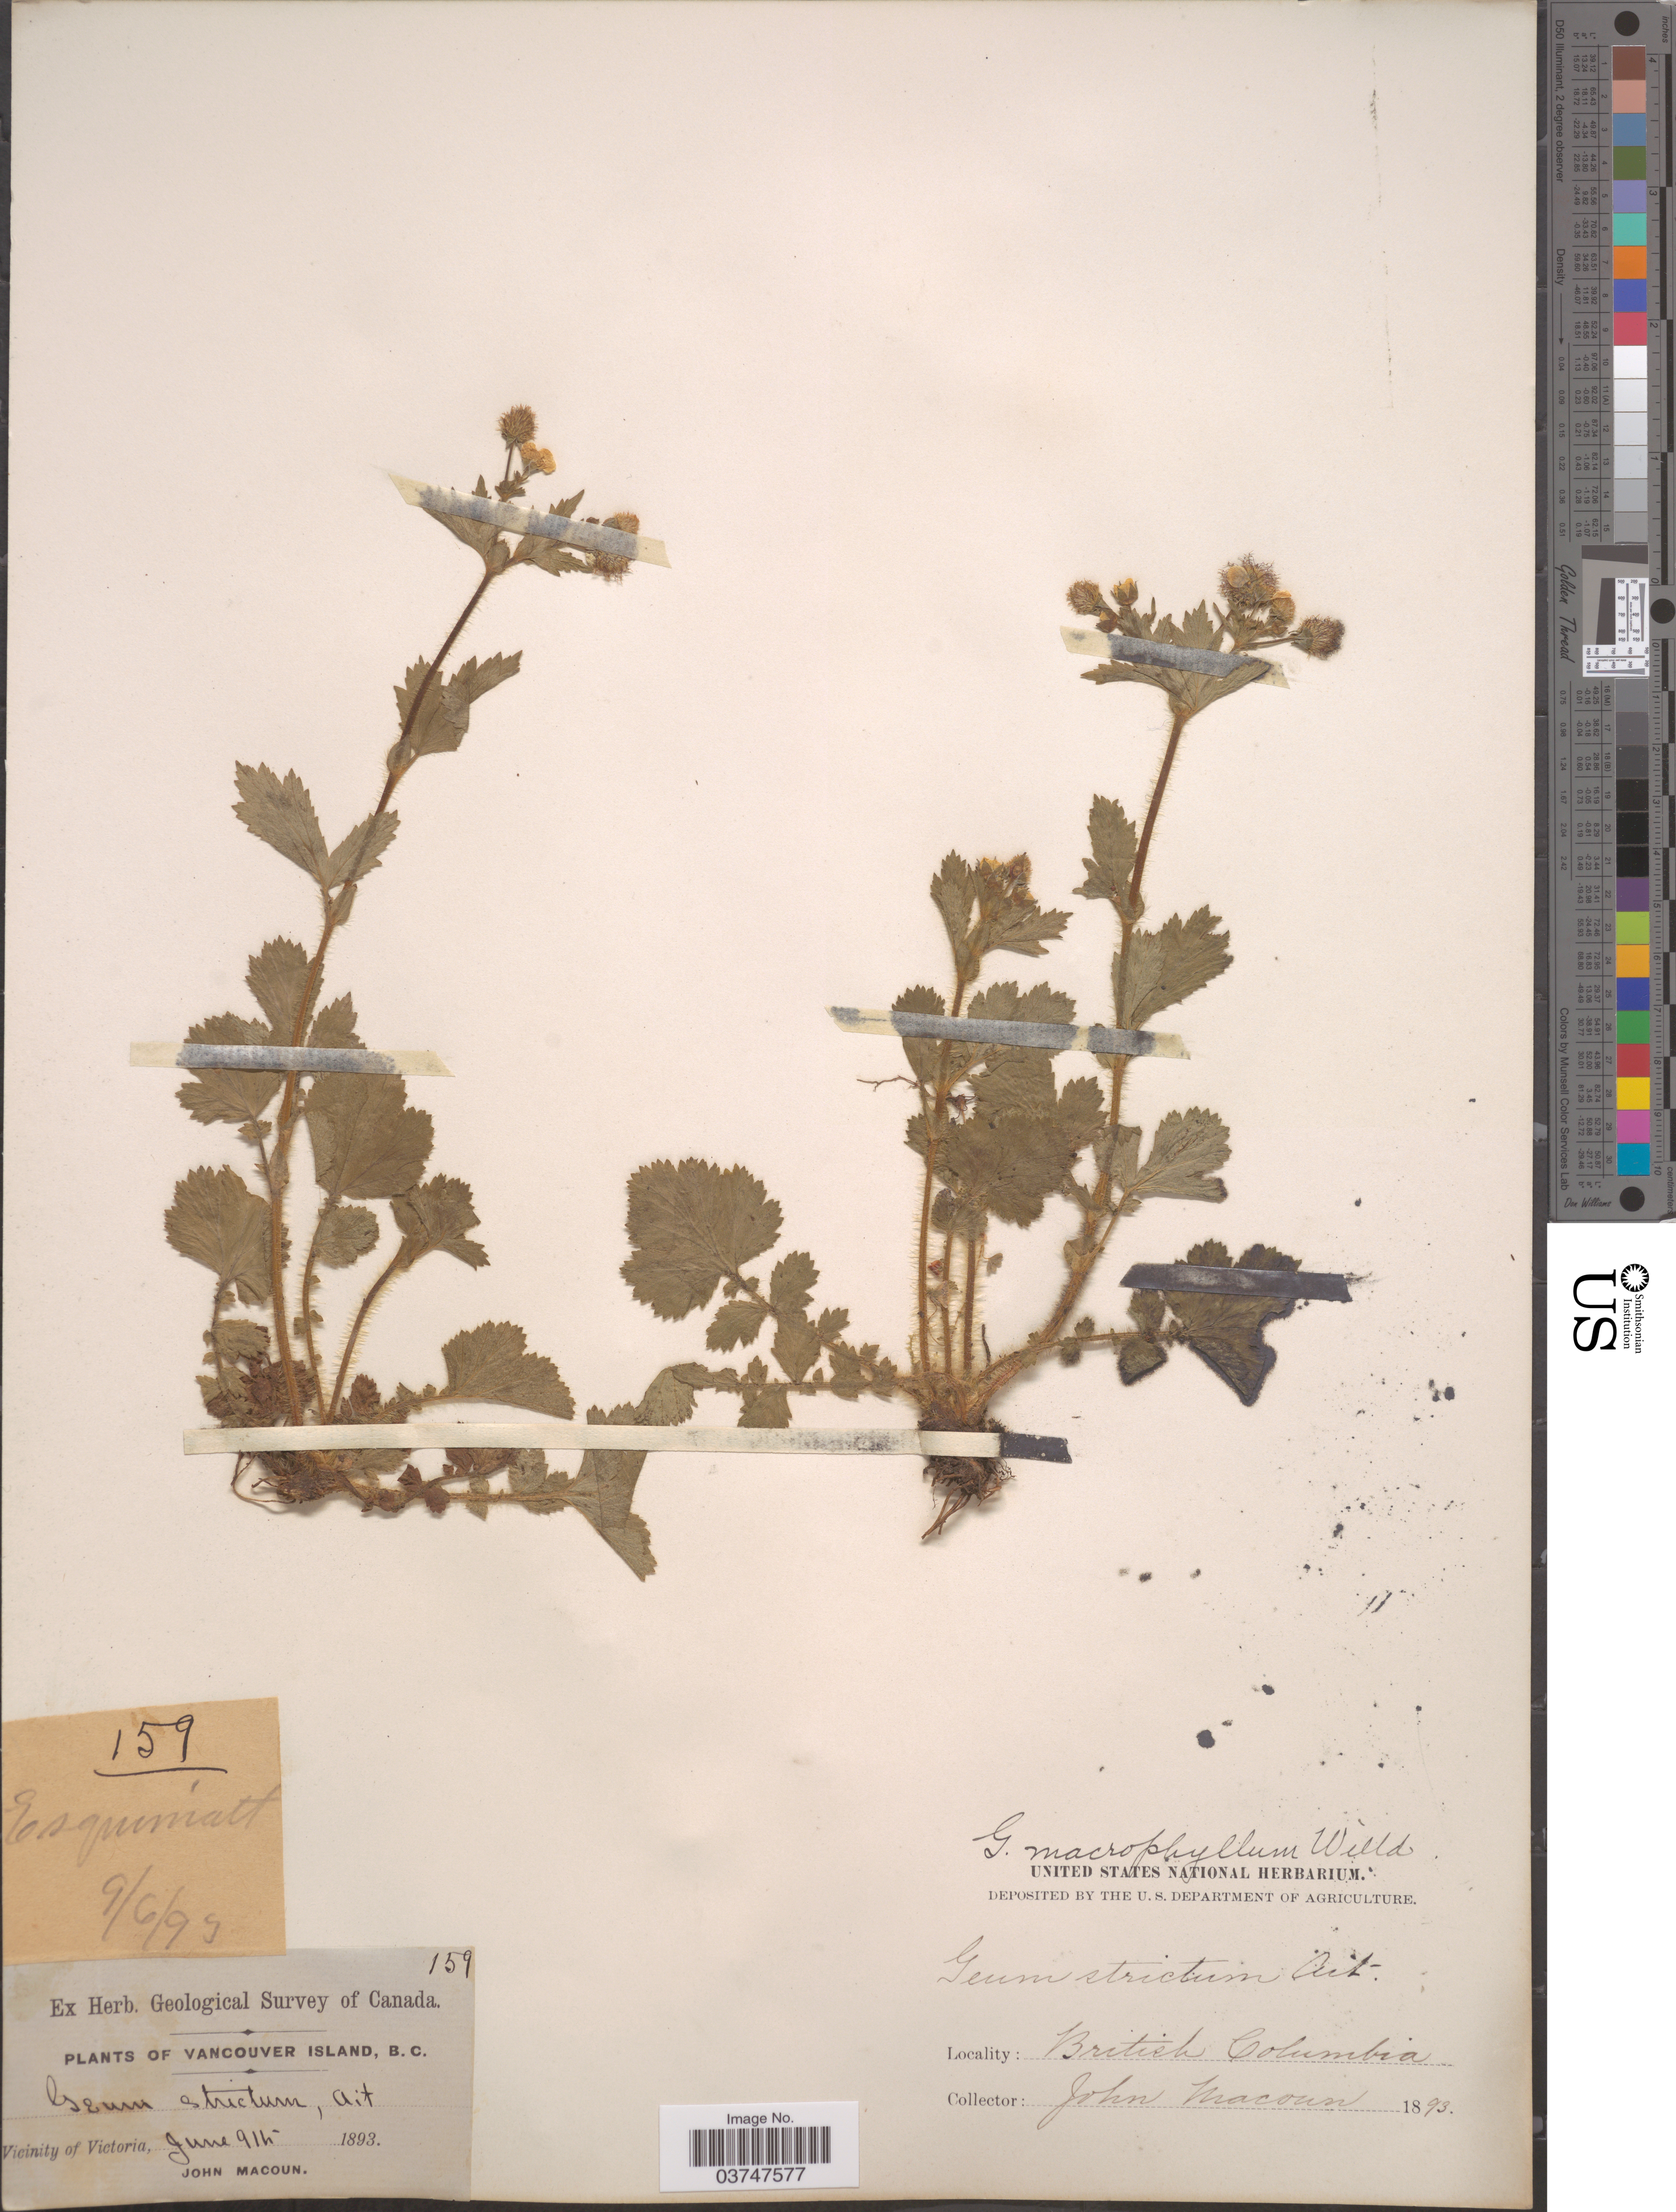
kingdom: Plantae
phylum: Tracheophyta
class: Magnoliopsida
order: Rosales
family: Rosaceae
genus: Geum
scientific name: Geum macrophyllum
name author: Willd.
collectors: J. Macoun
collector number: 159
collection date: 1893-06-09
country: Canada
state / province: British Columbia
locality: Vancouver Island, Vicinity of Victoria.